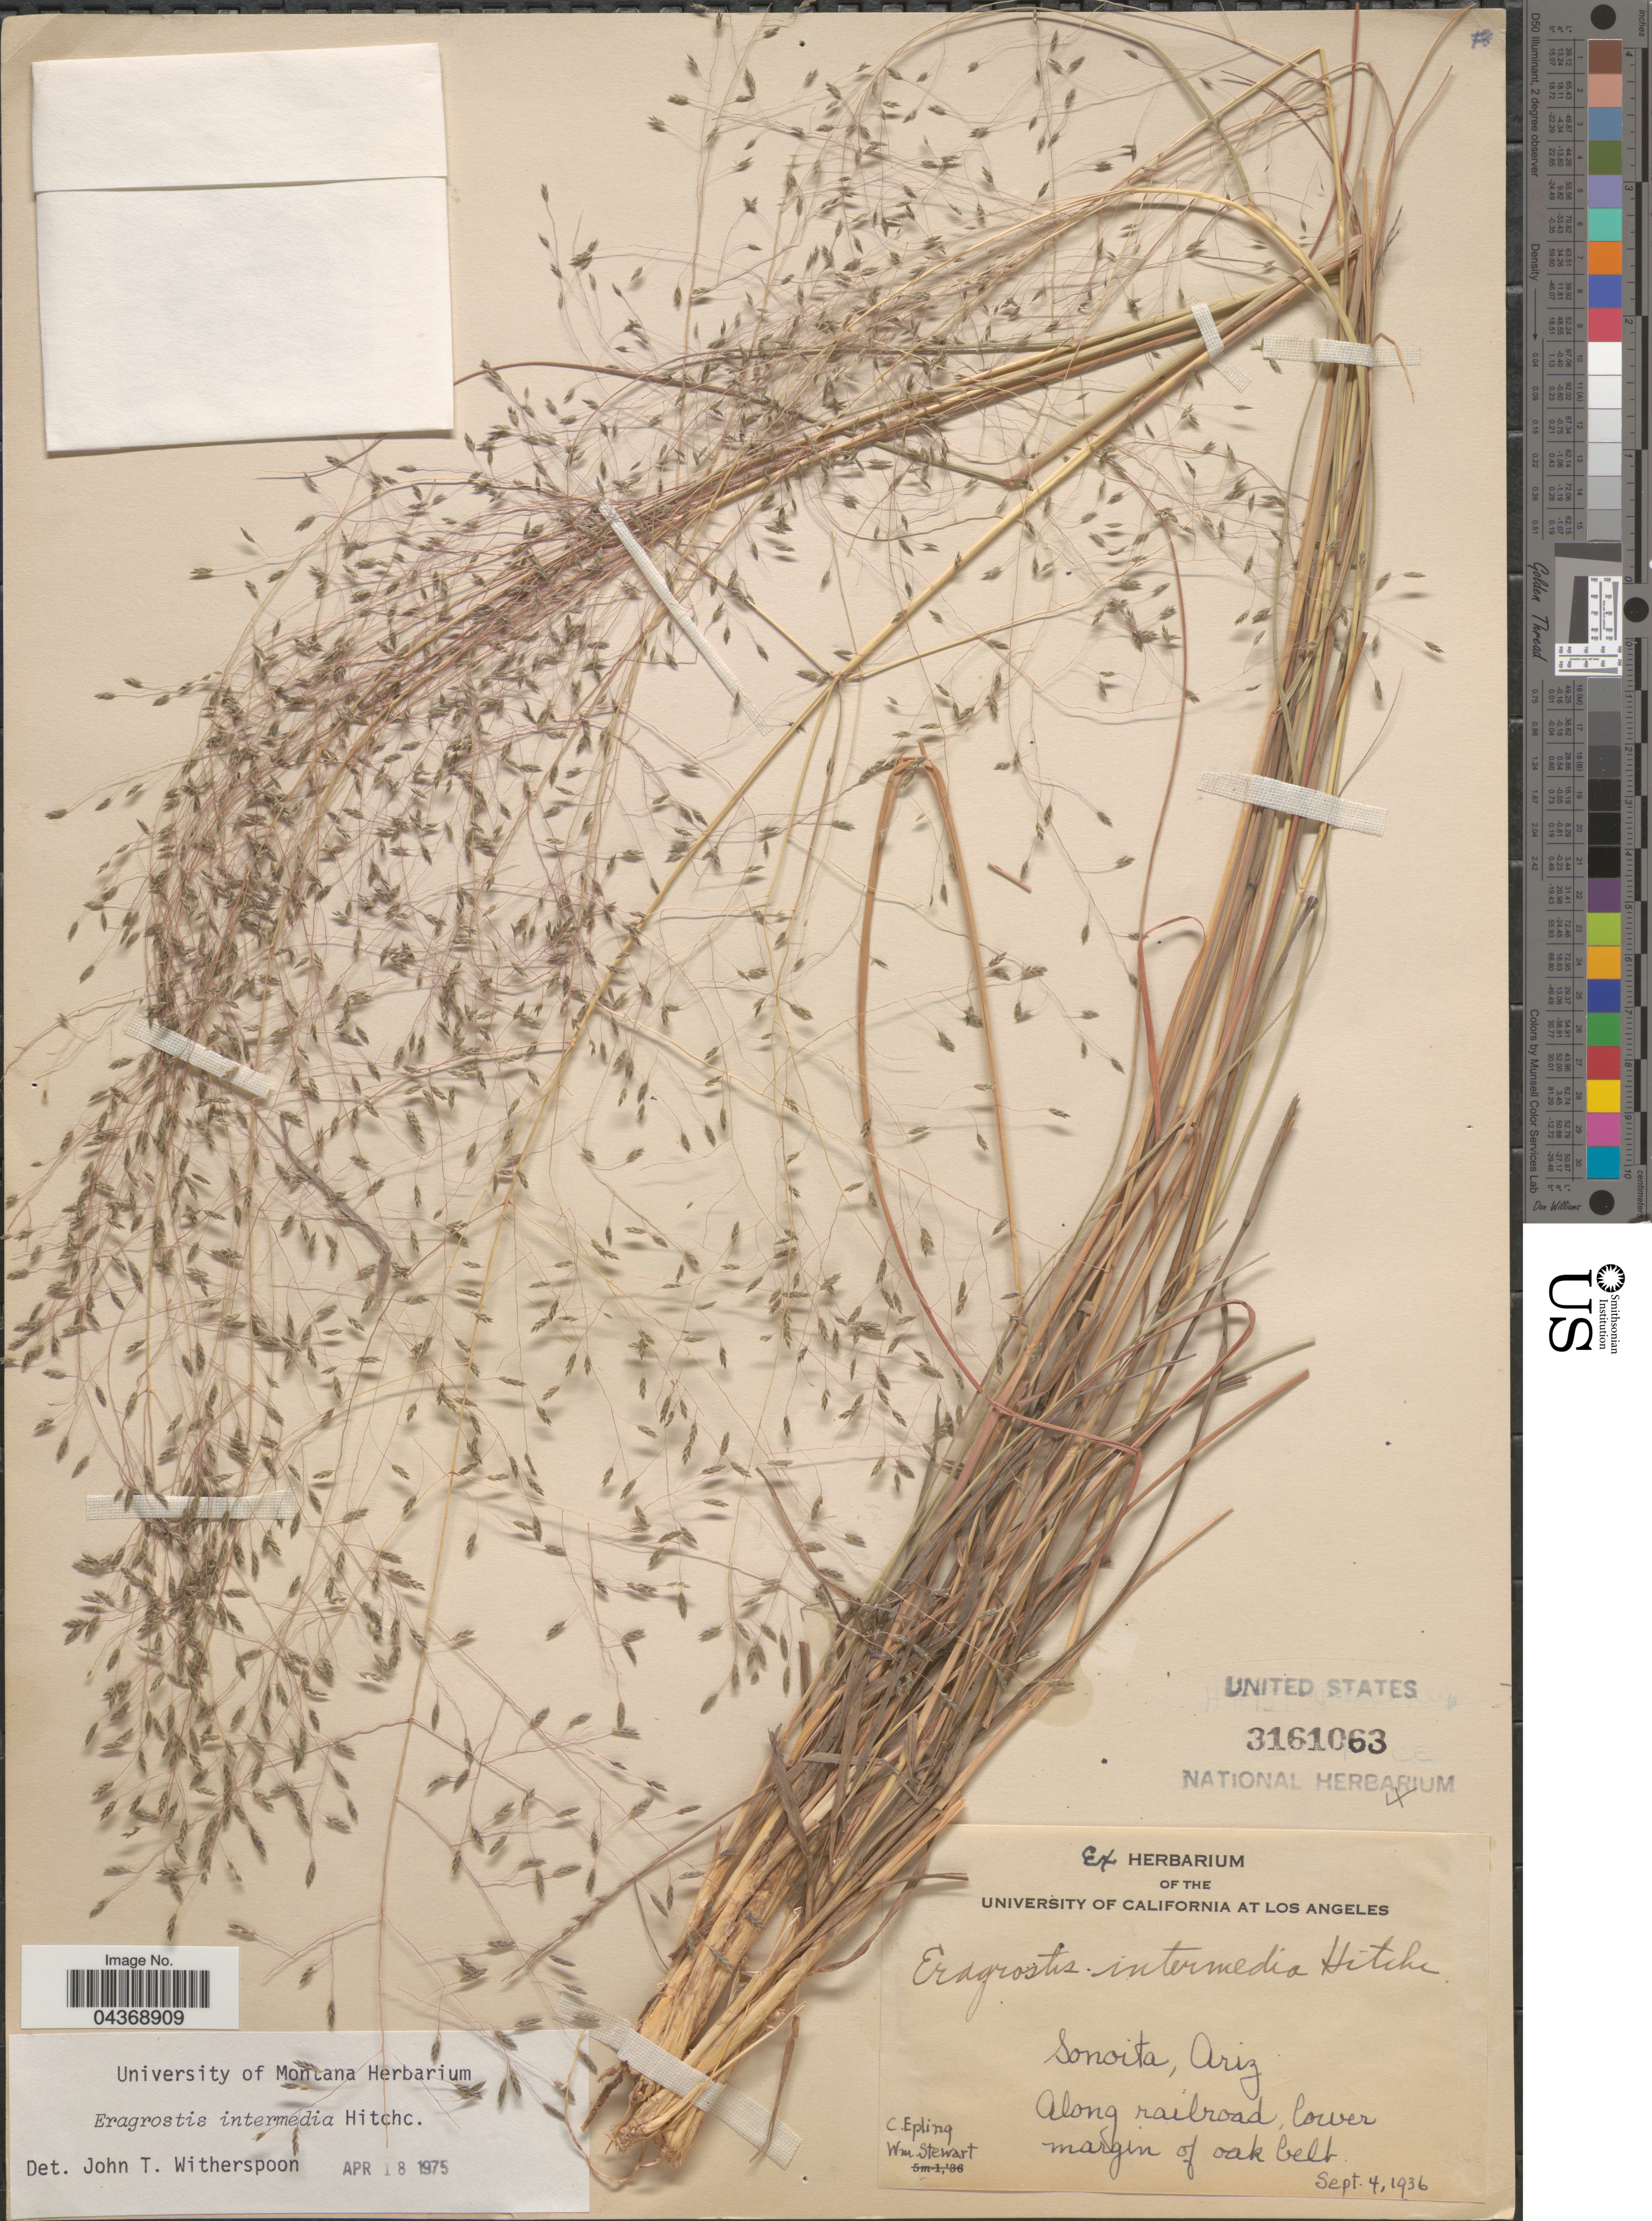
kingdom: Plantae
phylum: Tracheophyta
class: Liliopsida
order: Poales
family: Poaceae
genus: Eragrostis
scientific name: Eragrostis intermedia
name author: Hitchc.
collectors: C. C. Epling & W. Stewart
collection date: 1936-09-04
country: United States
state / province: Arizona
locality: Sonoita. Along railroad, lower margin of oak belt.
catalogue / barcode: US 3161063